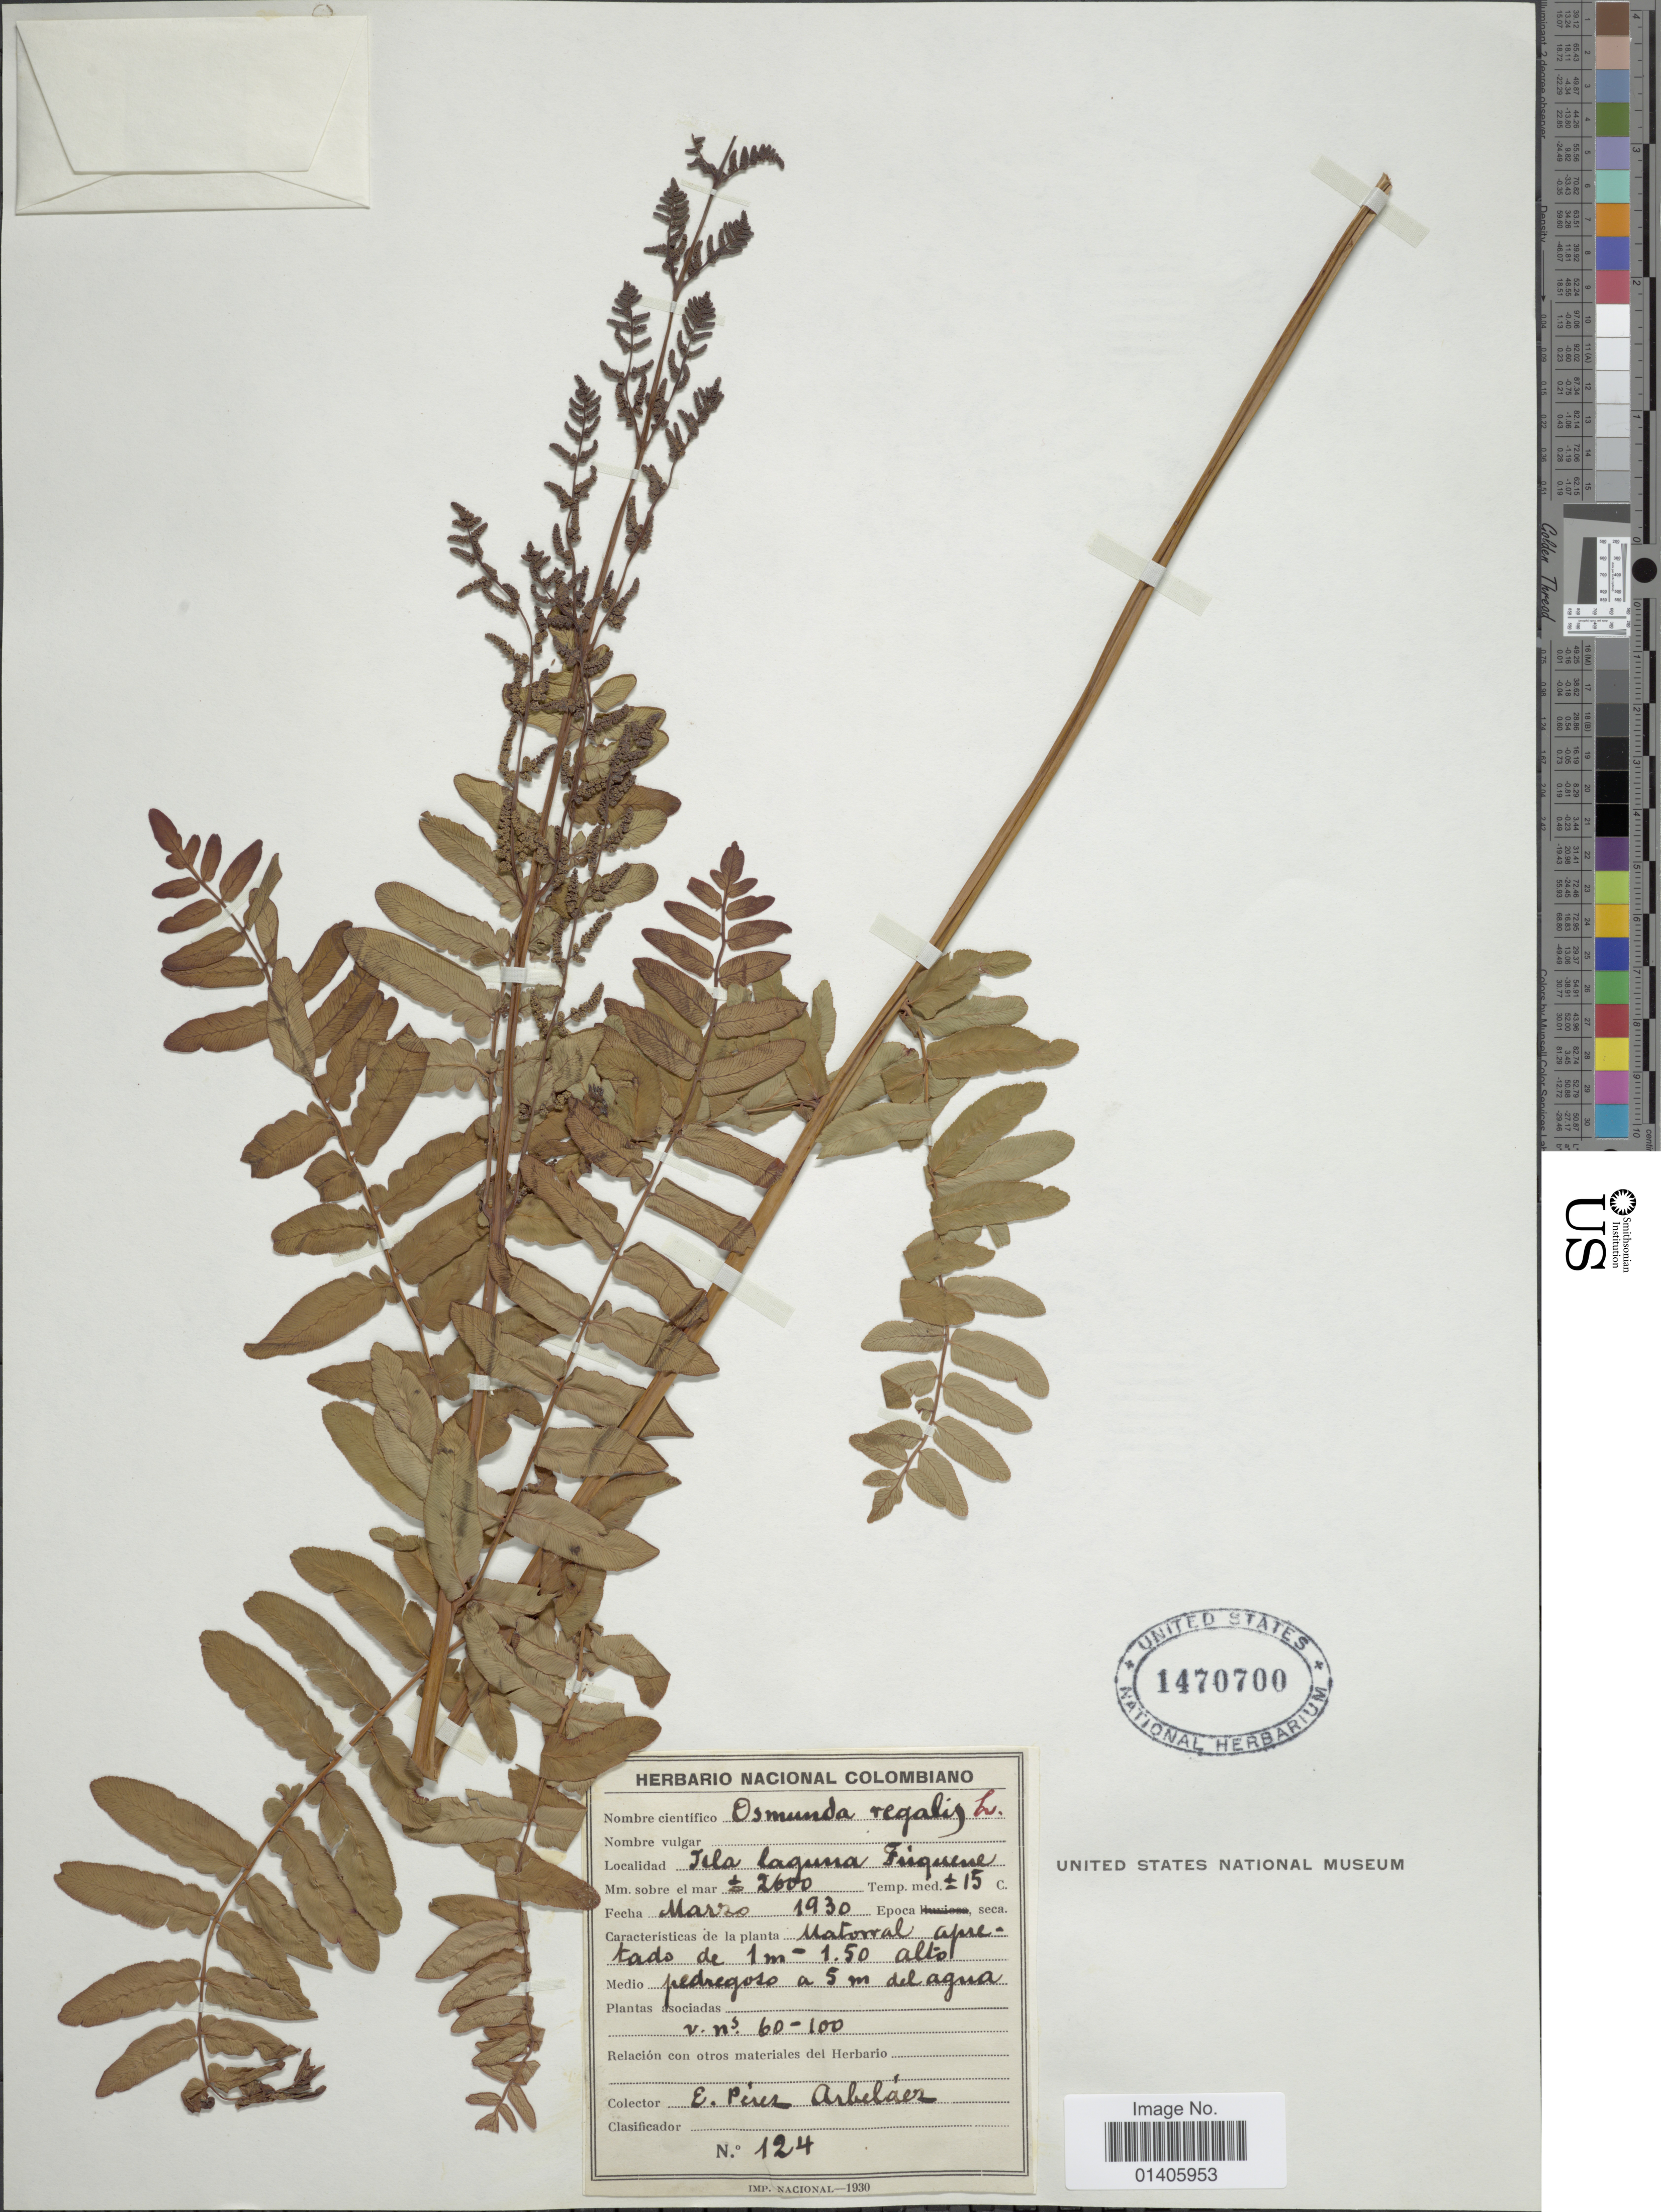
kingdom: Plantae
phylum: Tracheophyta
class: Polypodiopsida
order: Osmundales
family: Osmundaceae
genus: Osmunda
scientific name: Osmunda regalis var. palustris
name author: (Schrad.) C. Chr. ex Angely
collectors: E. P. Arbelaez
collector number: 124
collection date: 1930-03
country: Colombia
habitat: Tila laguna Friquene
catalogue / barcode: US 1470700